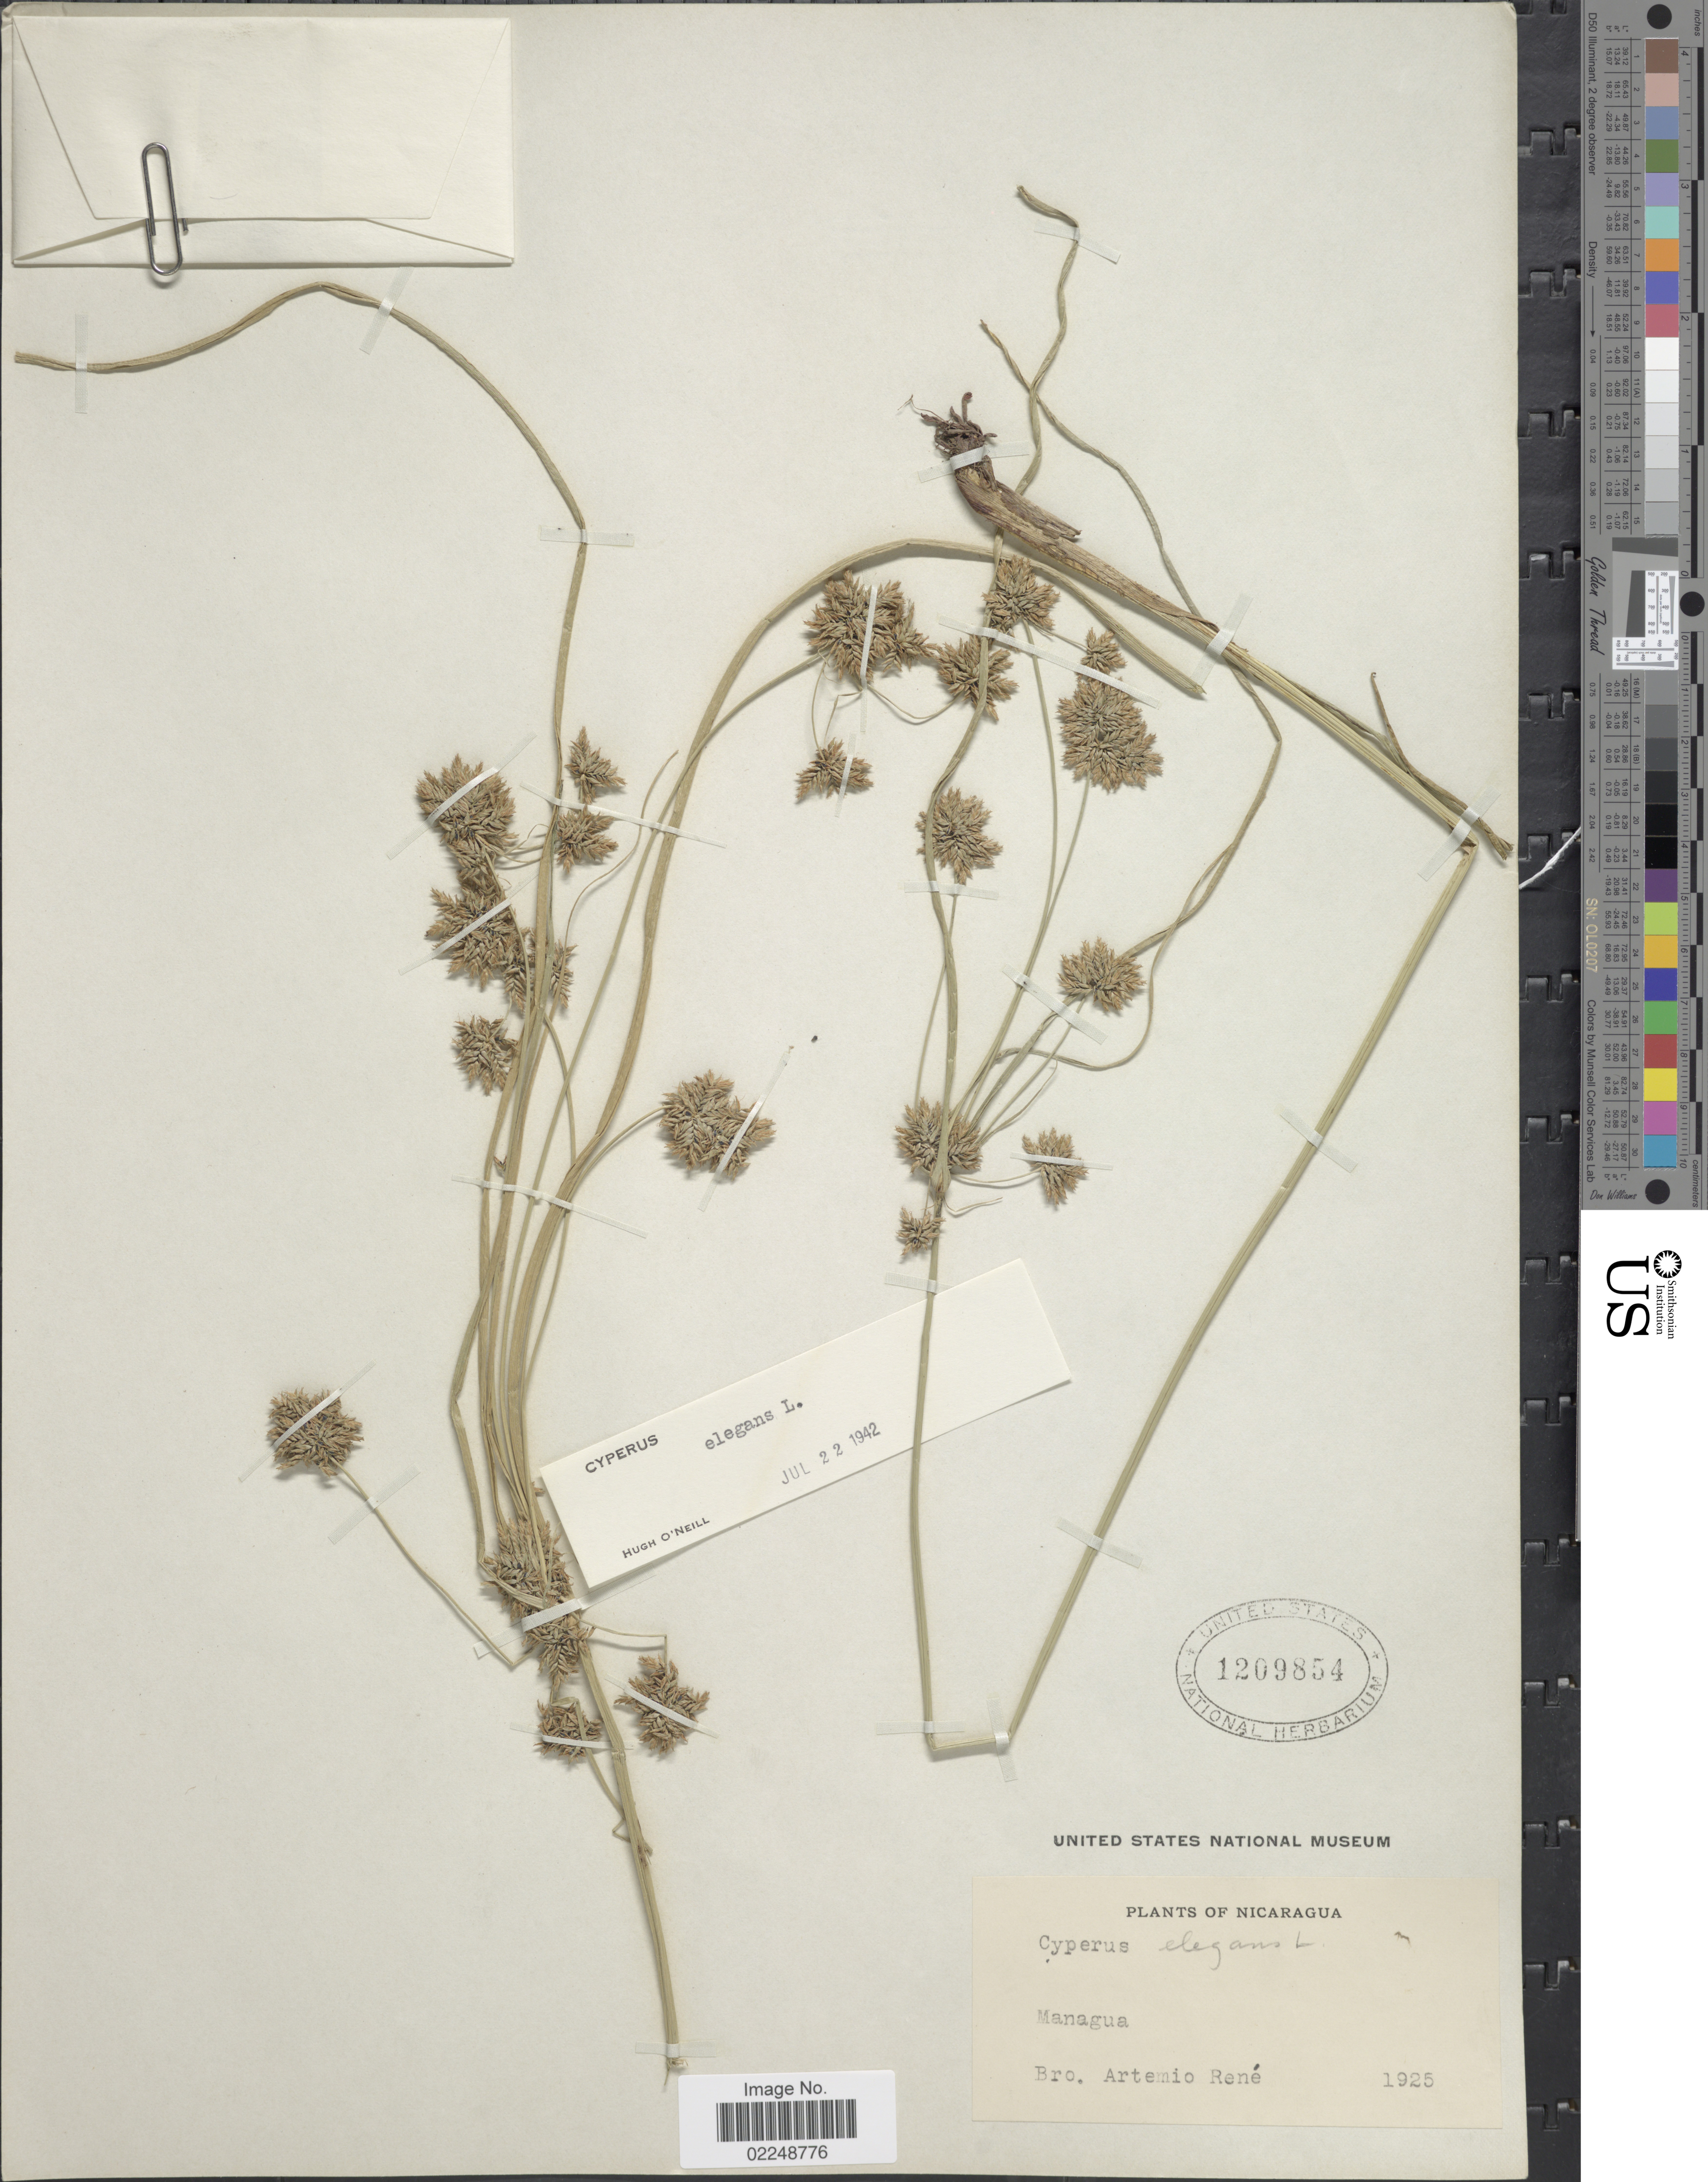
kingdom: Plantae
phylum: Tracheophyta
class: Liliopsida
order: Poales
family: Cyperaceae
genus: Cyperus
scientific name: Cyperus elegans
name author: L.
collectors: B. Rene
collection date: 1925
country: Nicaragua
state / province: Managua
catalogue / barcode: US 1209854